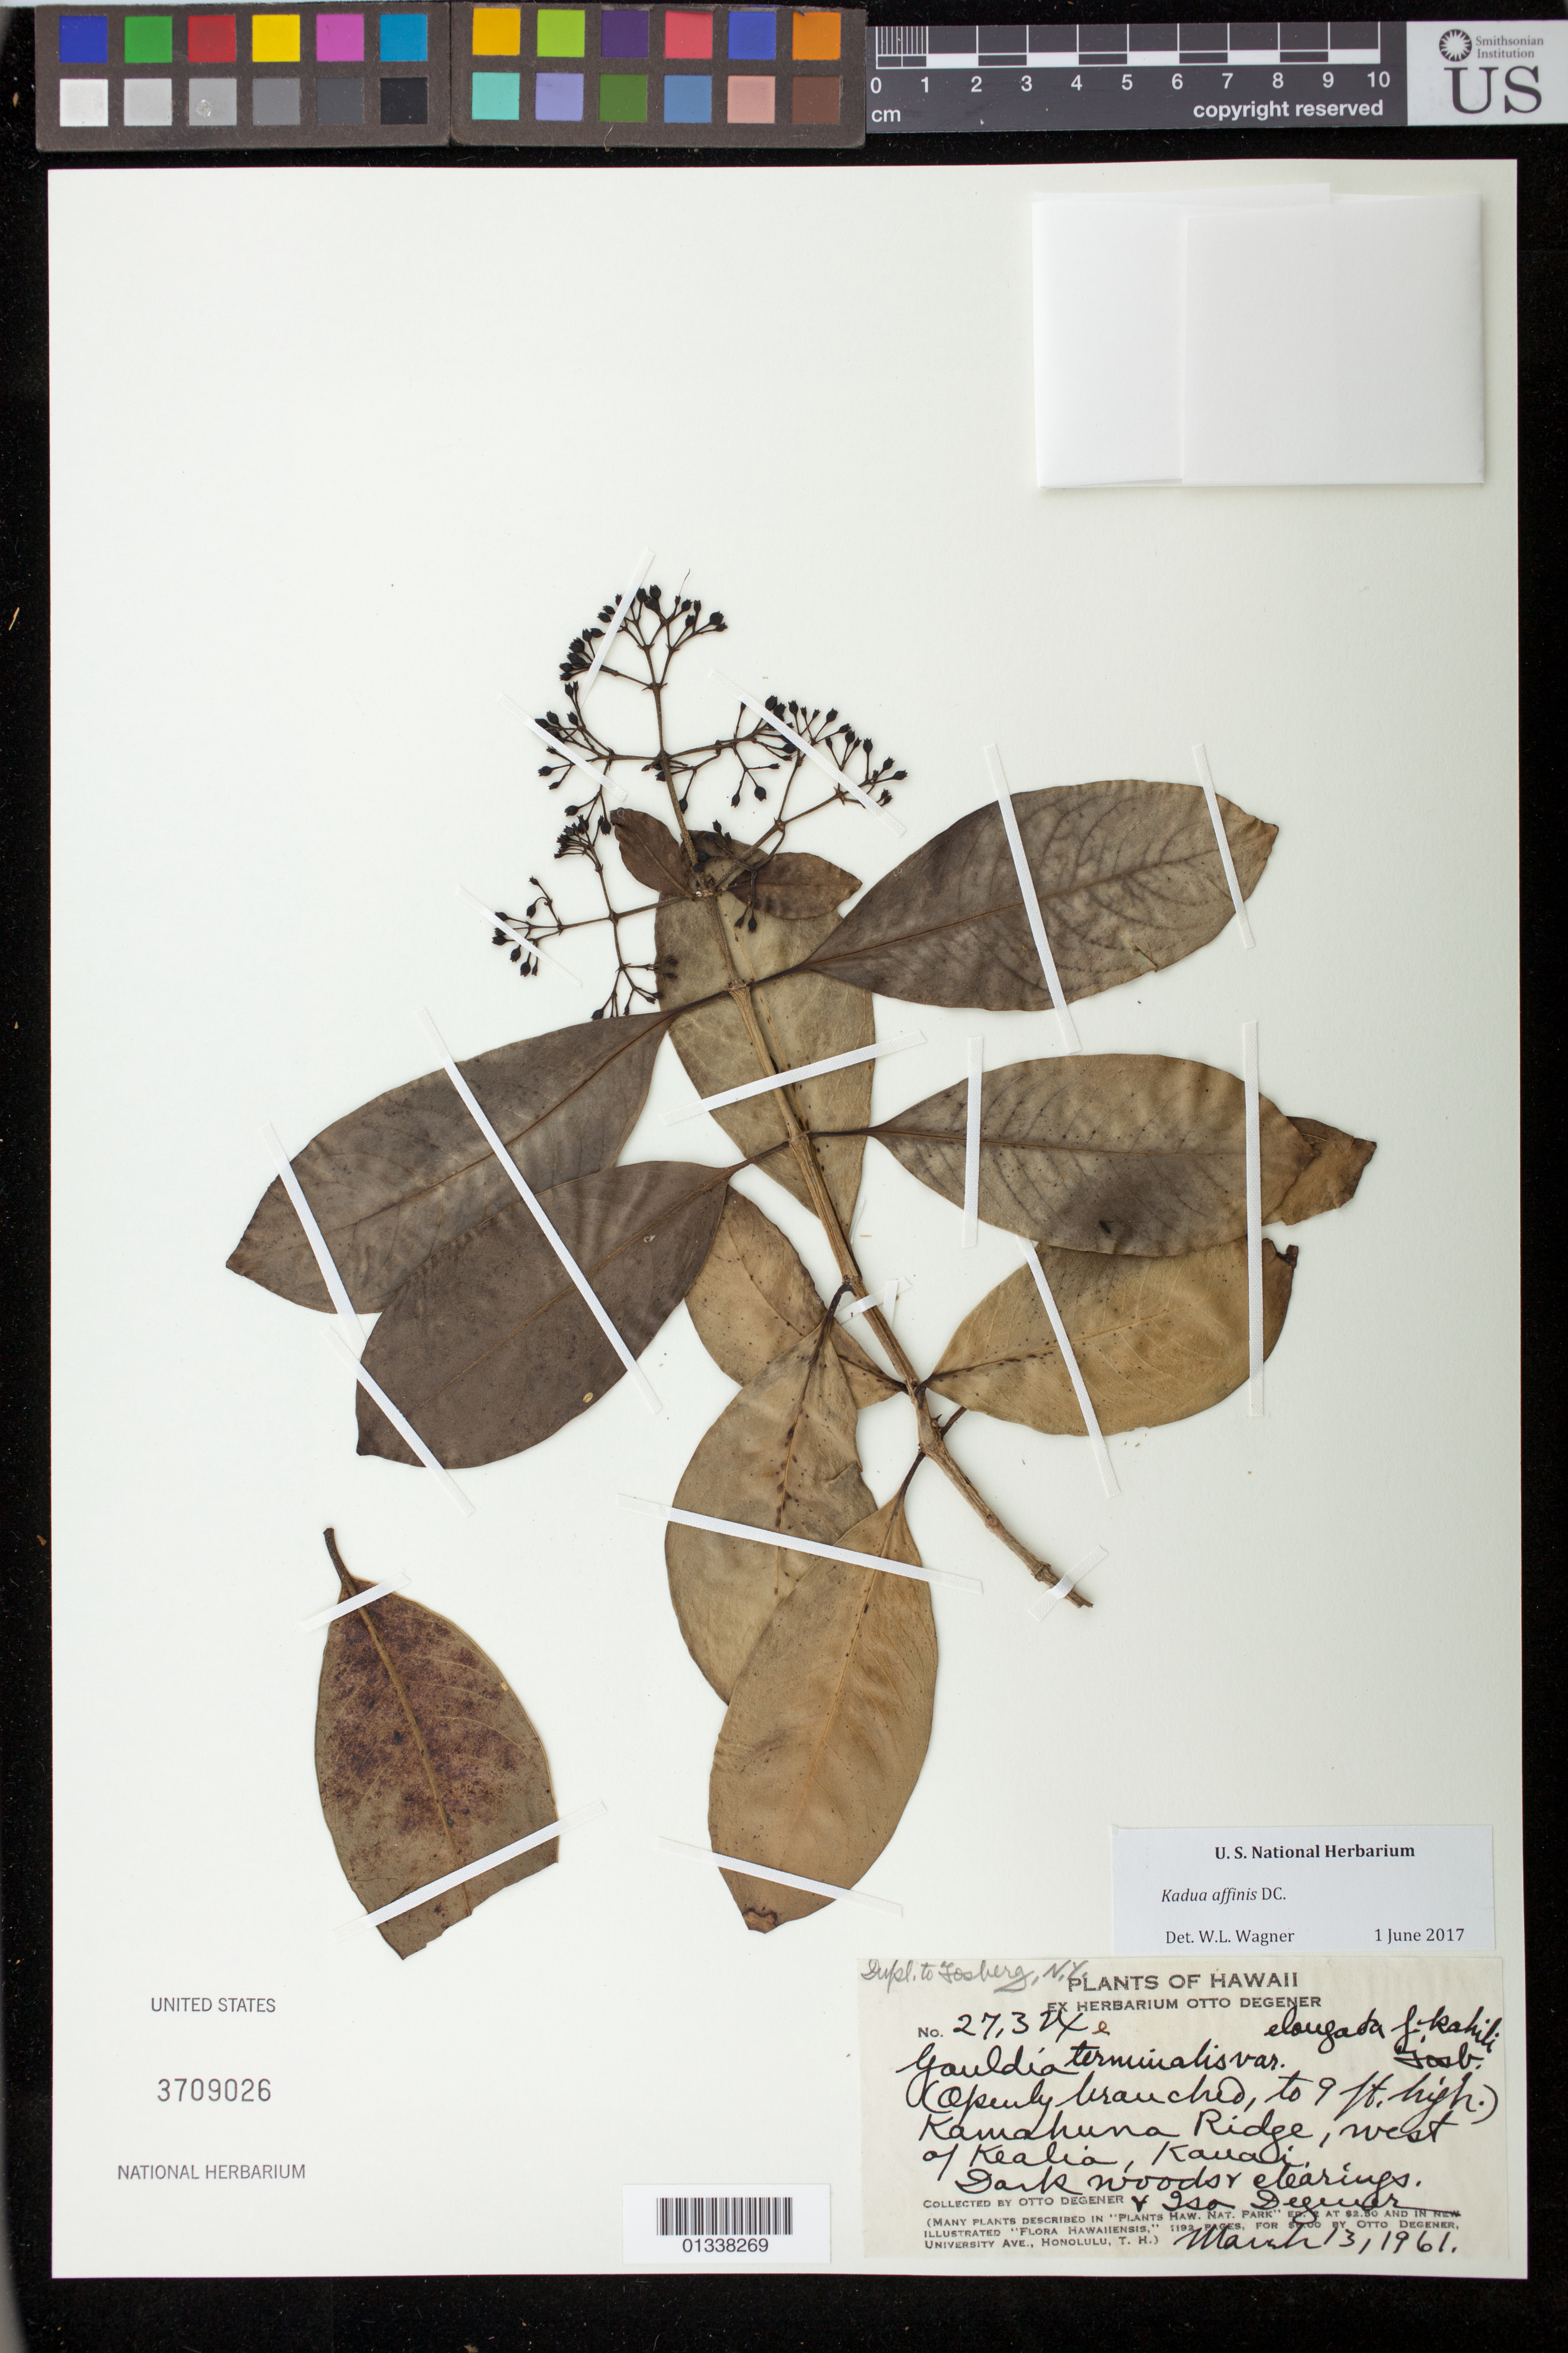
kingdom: Plantae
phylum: Tracheophyta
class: Magnoliopsida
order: Gentianales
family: Rubiaceae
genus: Kadua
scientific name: Kadua affinis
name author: DC.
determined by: Wagner, W. L., (BOT), Smithsonian Institution - National Museum of Natural History (UNITED STATES)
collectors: O. Degener & I. Degener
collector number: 27324e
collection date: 1961-03-13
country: United States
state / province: Hawaii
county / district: Kauai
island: Kaua'i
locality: Kamahuna Ridge, west of Kealia, Kauai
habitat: Dark woods and clearings.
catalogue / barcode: US 3709026